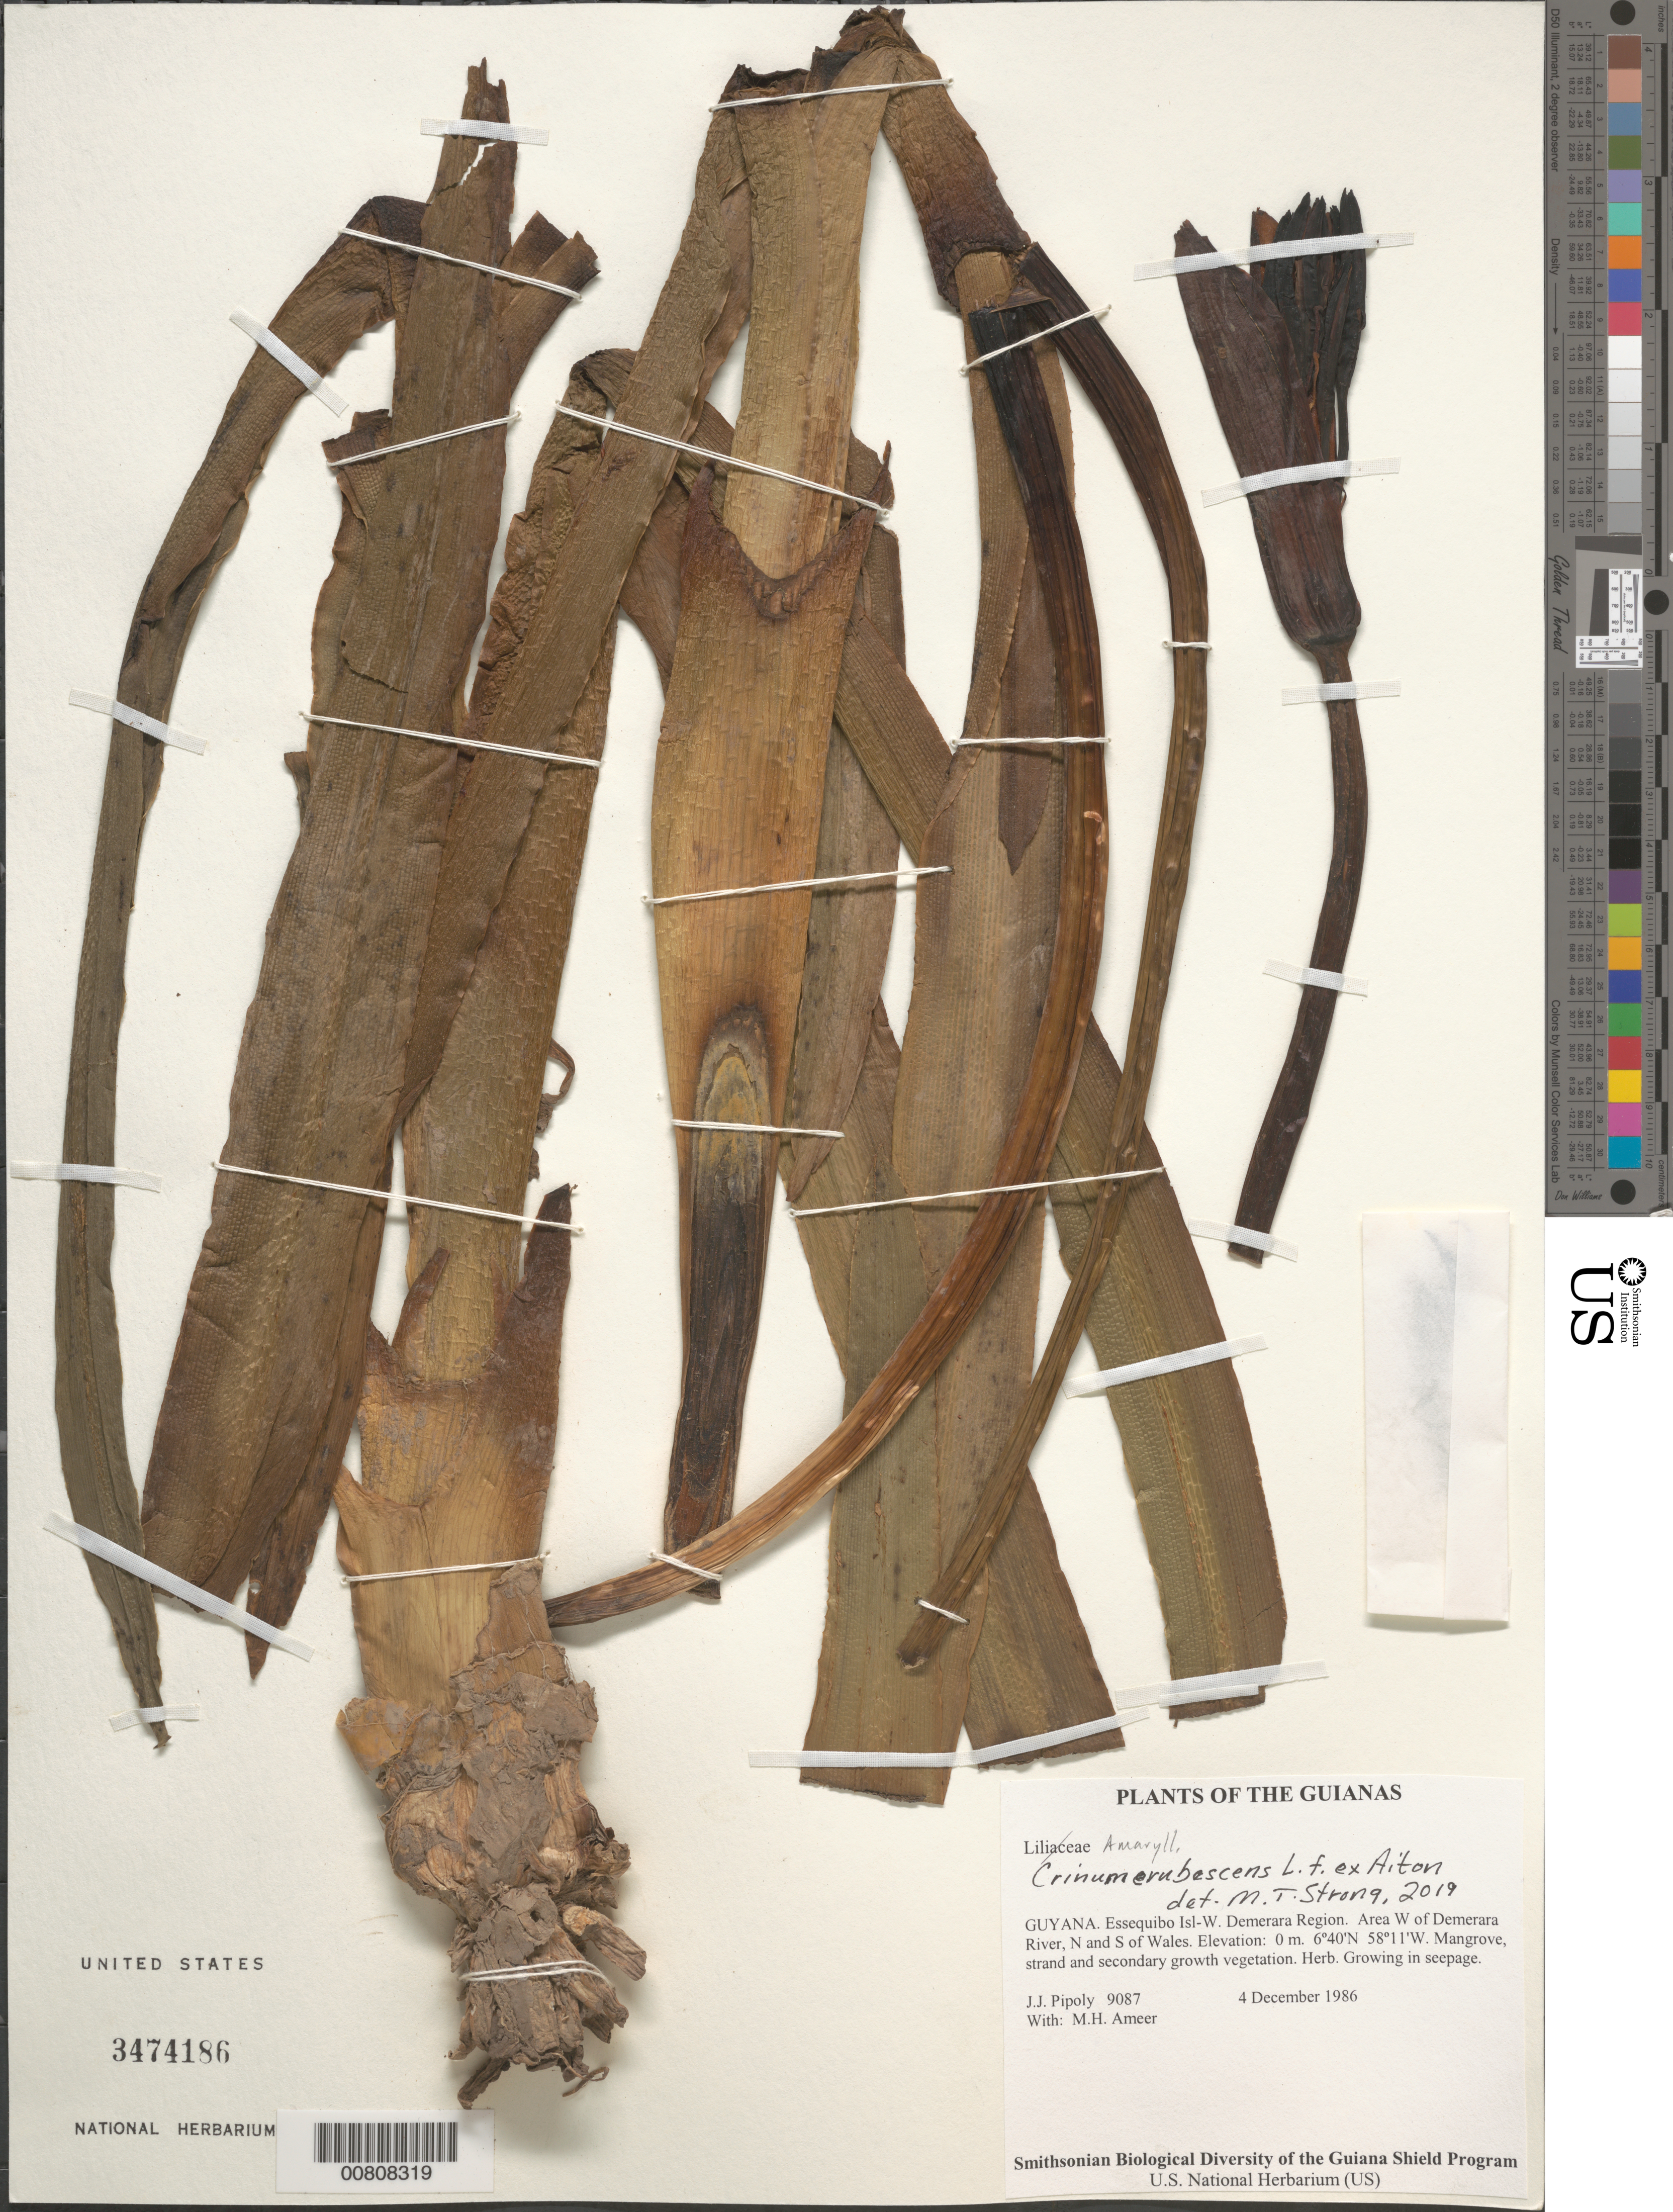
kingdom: Plantae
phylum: Tracheophyta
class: Liliopsida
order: Asparagales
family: Amaryllidaceae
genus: Crinum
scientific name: Crinum erubescens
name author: Aiton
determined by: Strong, Mark T., (BOT), Smithsonian Institution - National Museum of Natural History (UNITED STATES)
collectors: J. J. Pipoly & M. Ameer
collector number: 9087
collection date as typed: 4 December 1986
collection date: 1986-12-04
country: Guyana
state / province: Essequibo Isl-W. Demerara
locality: Area W of Demerara River, N and S of Wales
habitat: Mangrove, strand and secondary growth vegetation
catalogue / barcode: US 3474186